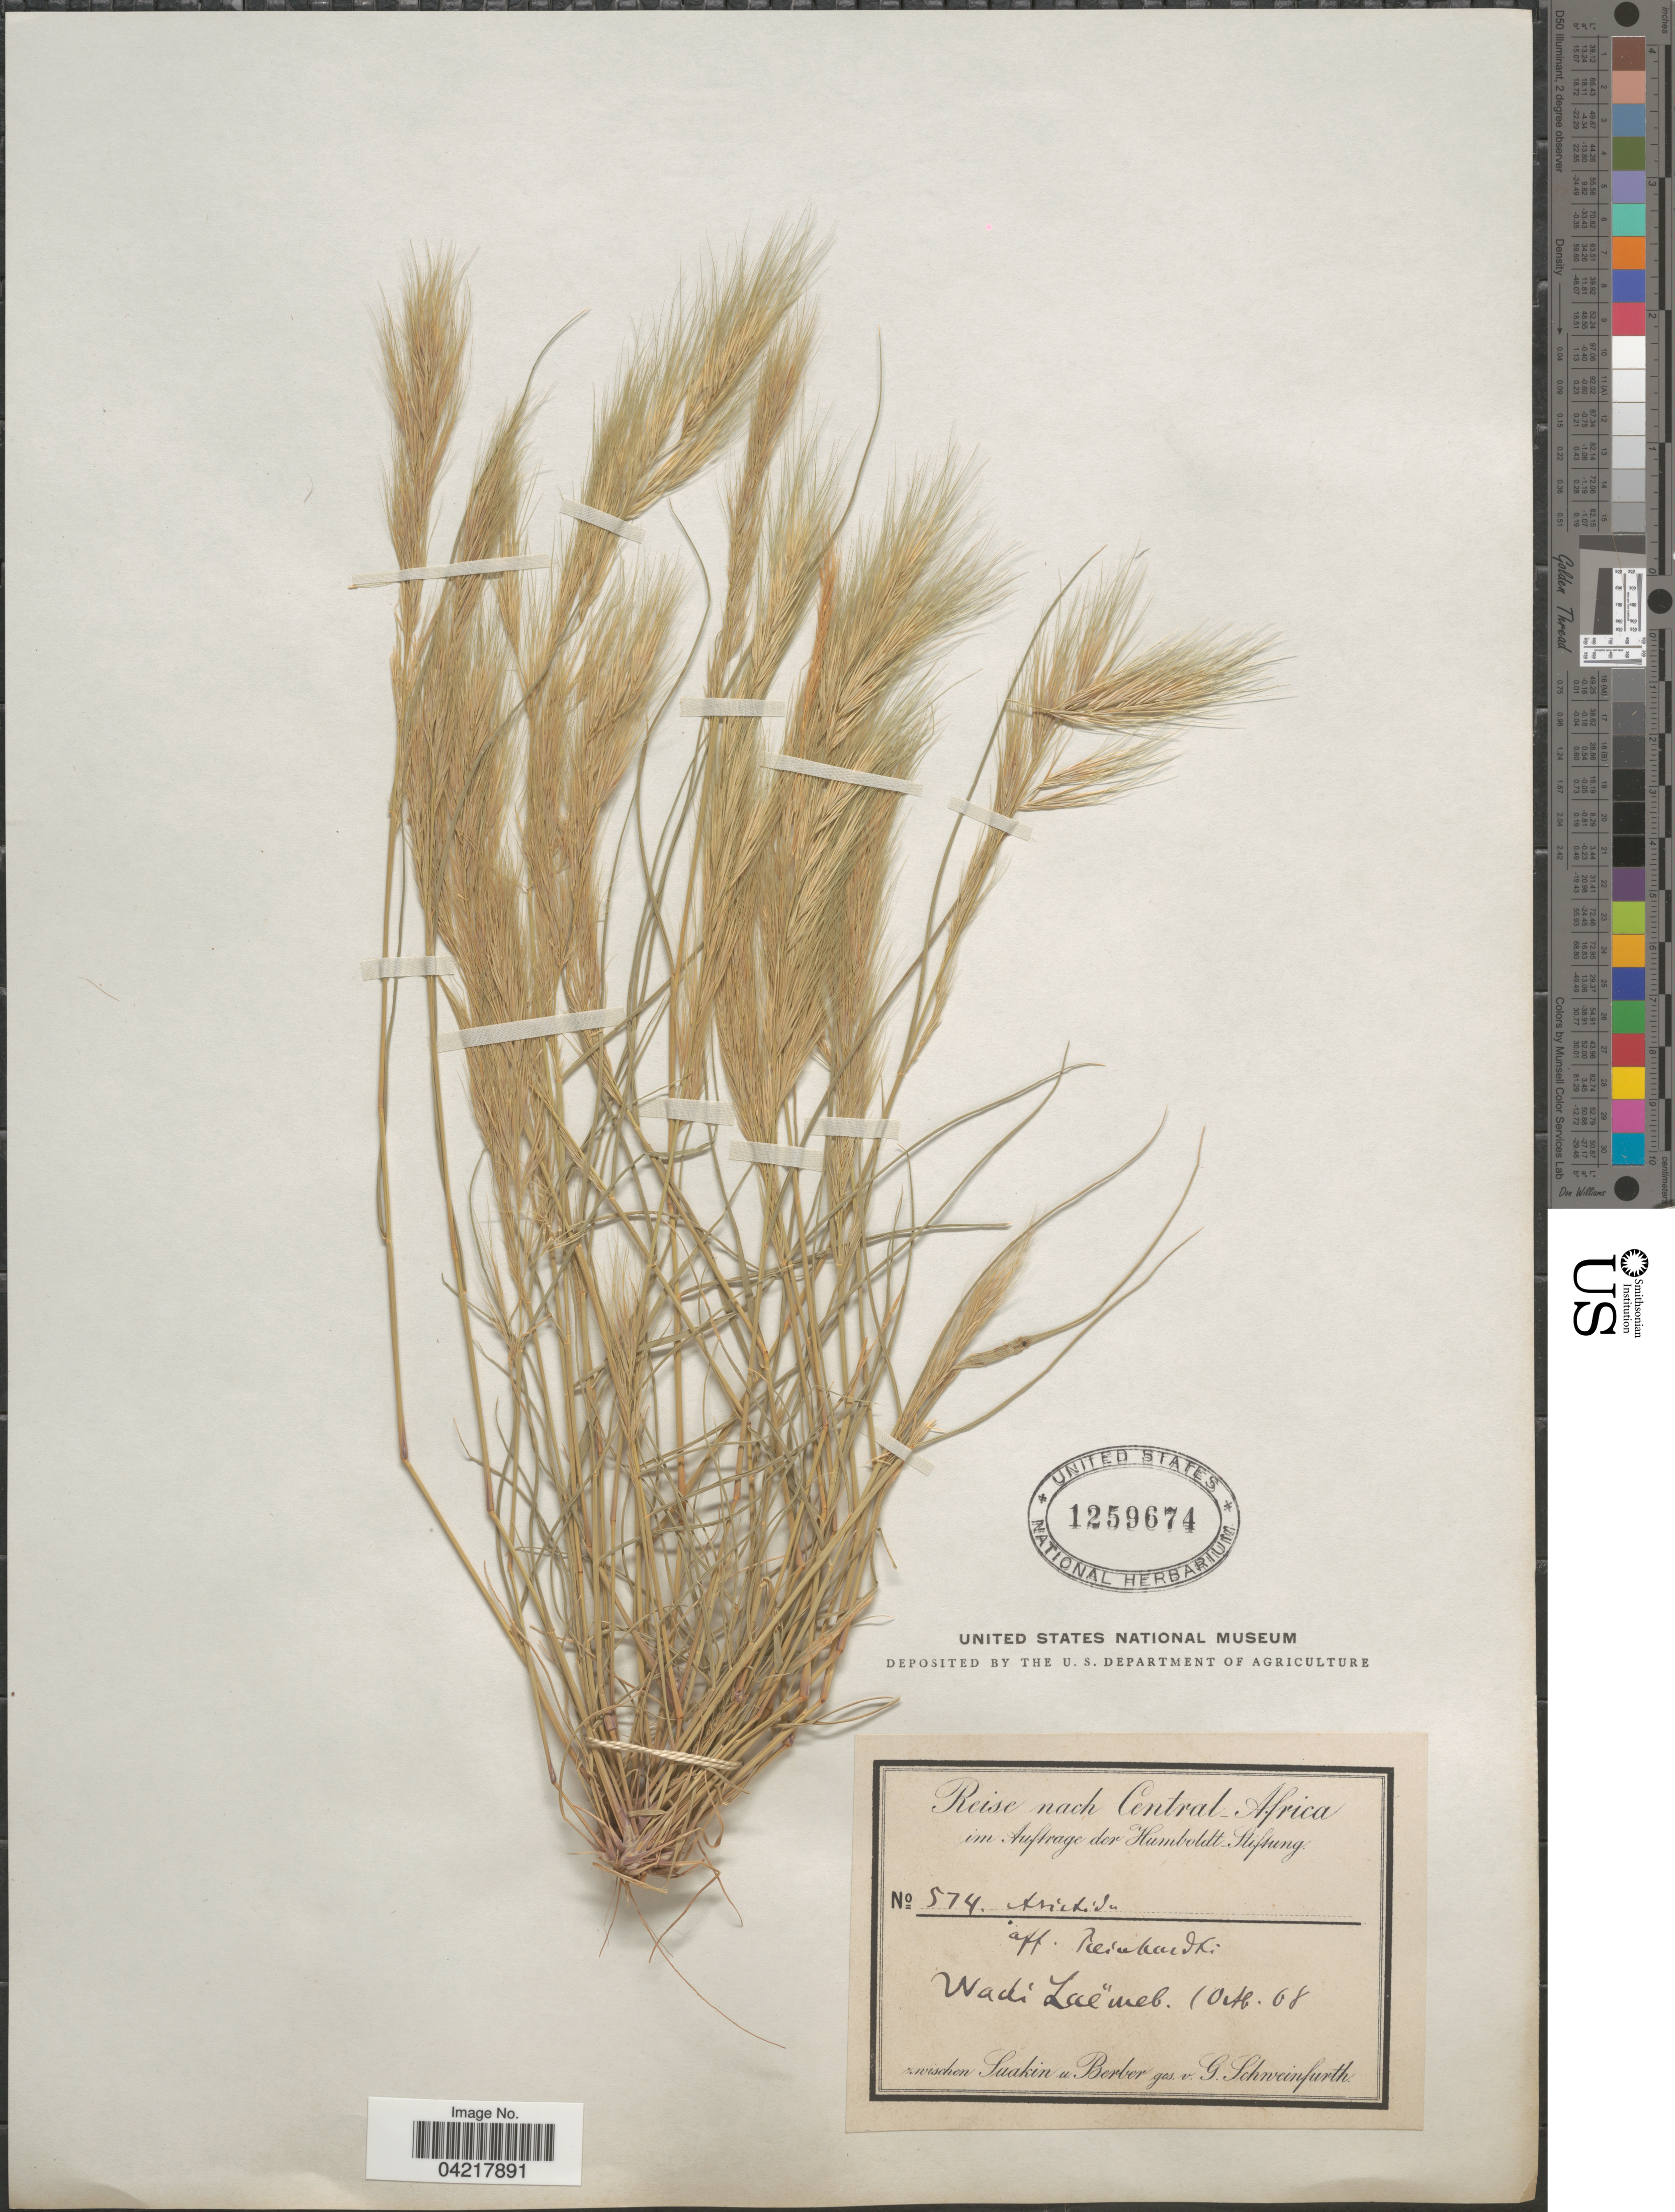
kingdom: Plantae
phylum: Tracheophyta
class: Liliopsida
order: Poales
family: Poaceae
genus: Aristida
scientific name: Aristida sp.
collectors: G. A. Schweinfurth (herbarium)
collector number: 574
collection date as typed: Transcribed d/m/y: 1/10/68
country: Sudan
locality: Reise nach Central-Africa im Auftrage der Humboldt-Stifung. Wadi Zaëmeb. Zwischen Suakin u. Berber.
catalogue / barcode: US 1259674